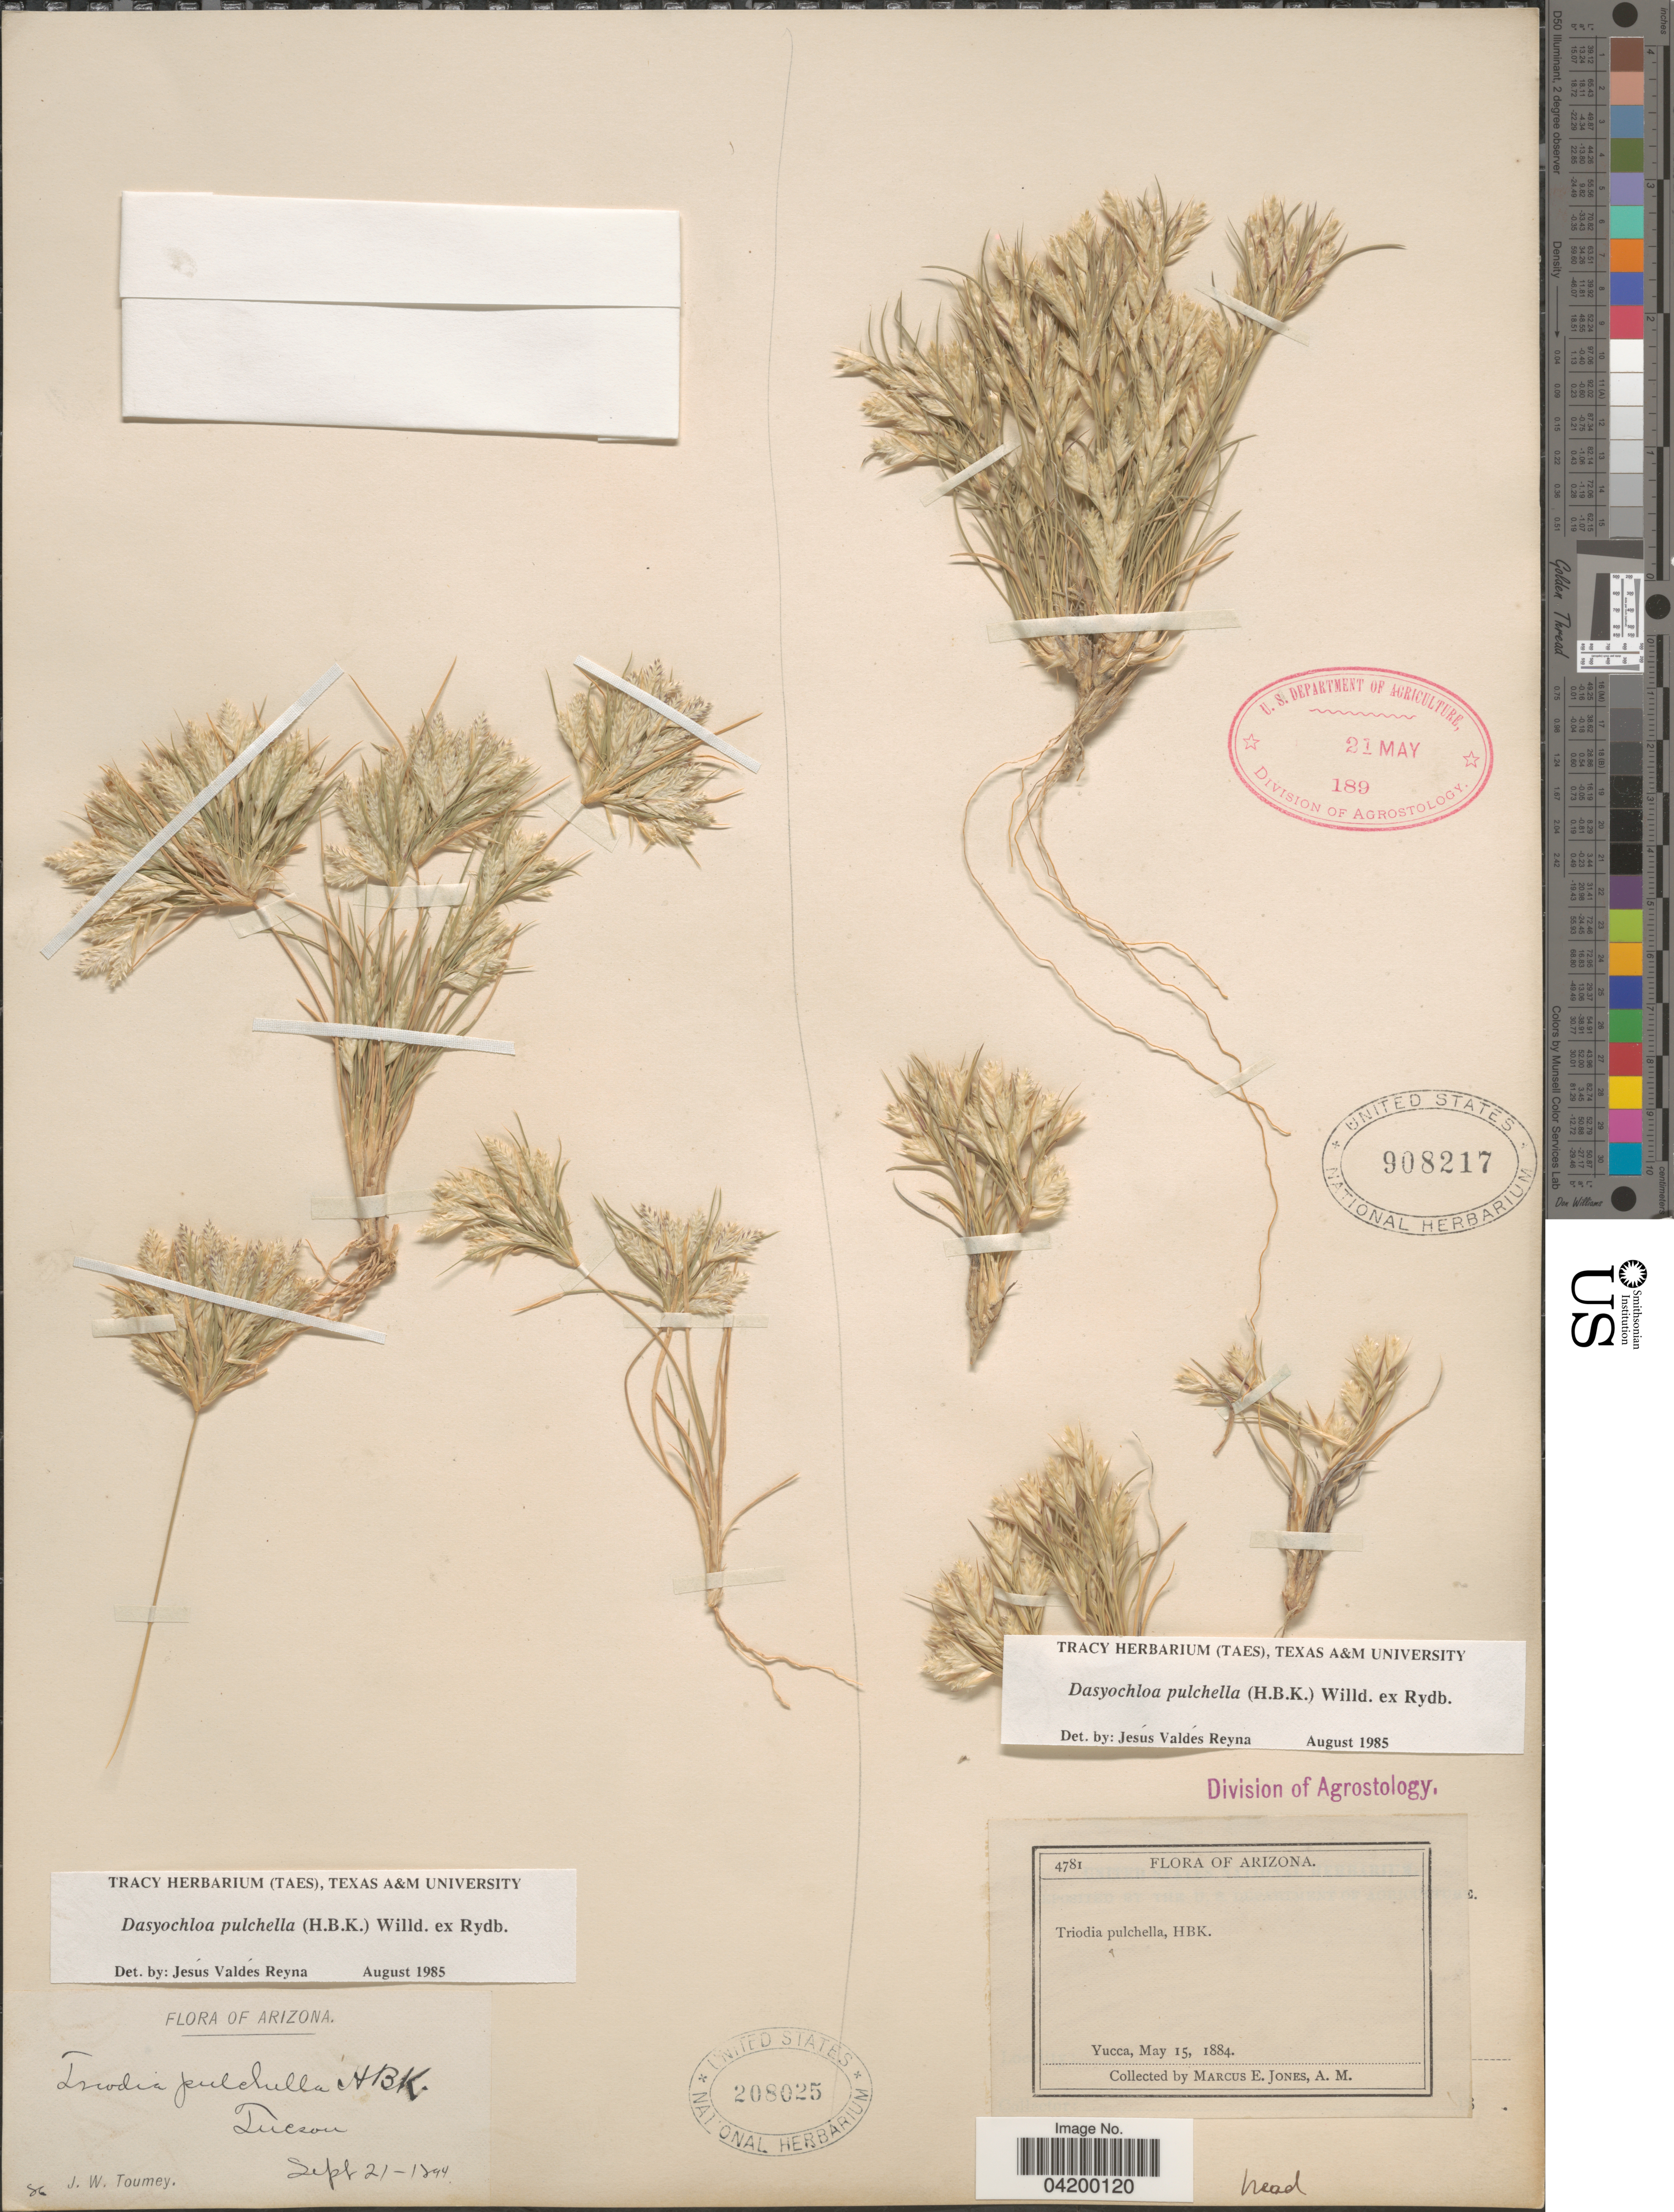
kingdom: Plantae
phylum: Tracheophyta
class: Liliopsida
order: Poales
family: Poaceae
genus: Dasyochloa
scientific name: Dasyochloa pulchella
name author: (Kunth) Willd. ex Rydb.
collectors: J. W. Toumey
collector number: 86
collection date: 1894-09-21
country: United States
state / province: Arizona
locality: Tucson.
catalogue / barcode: US 208025-2